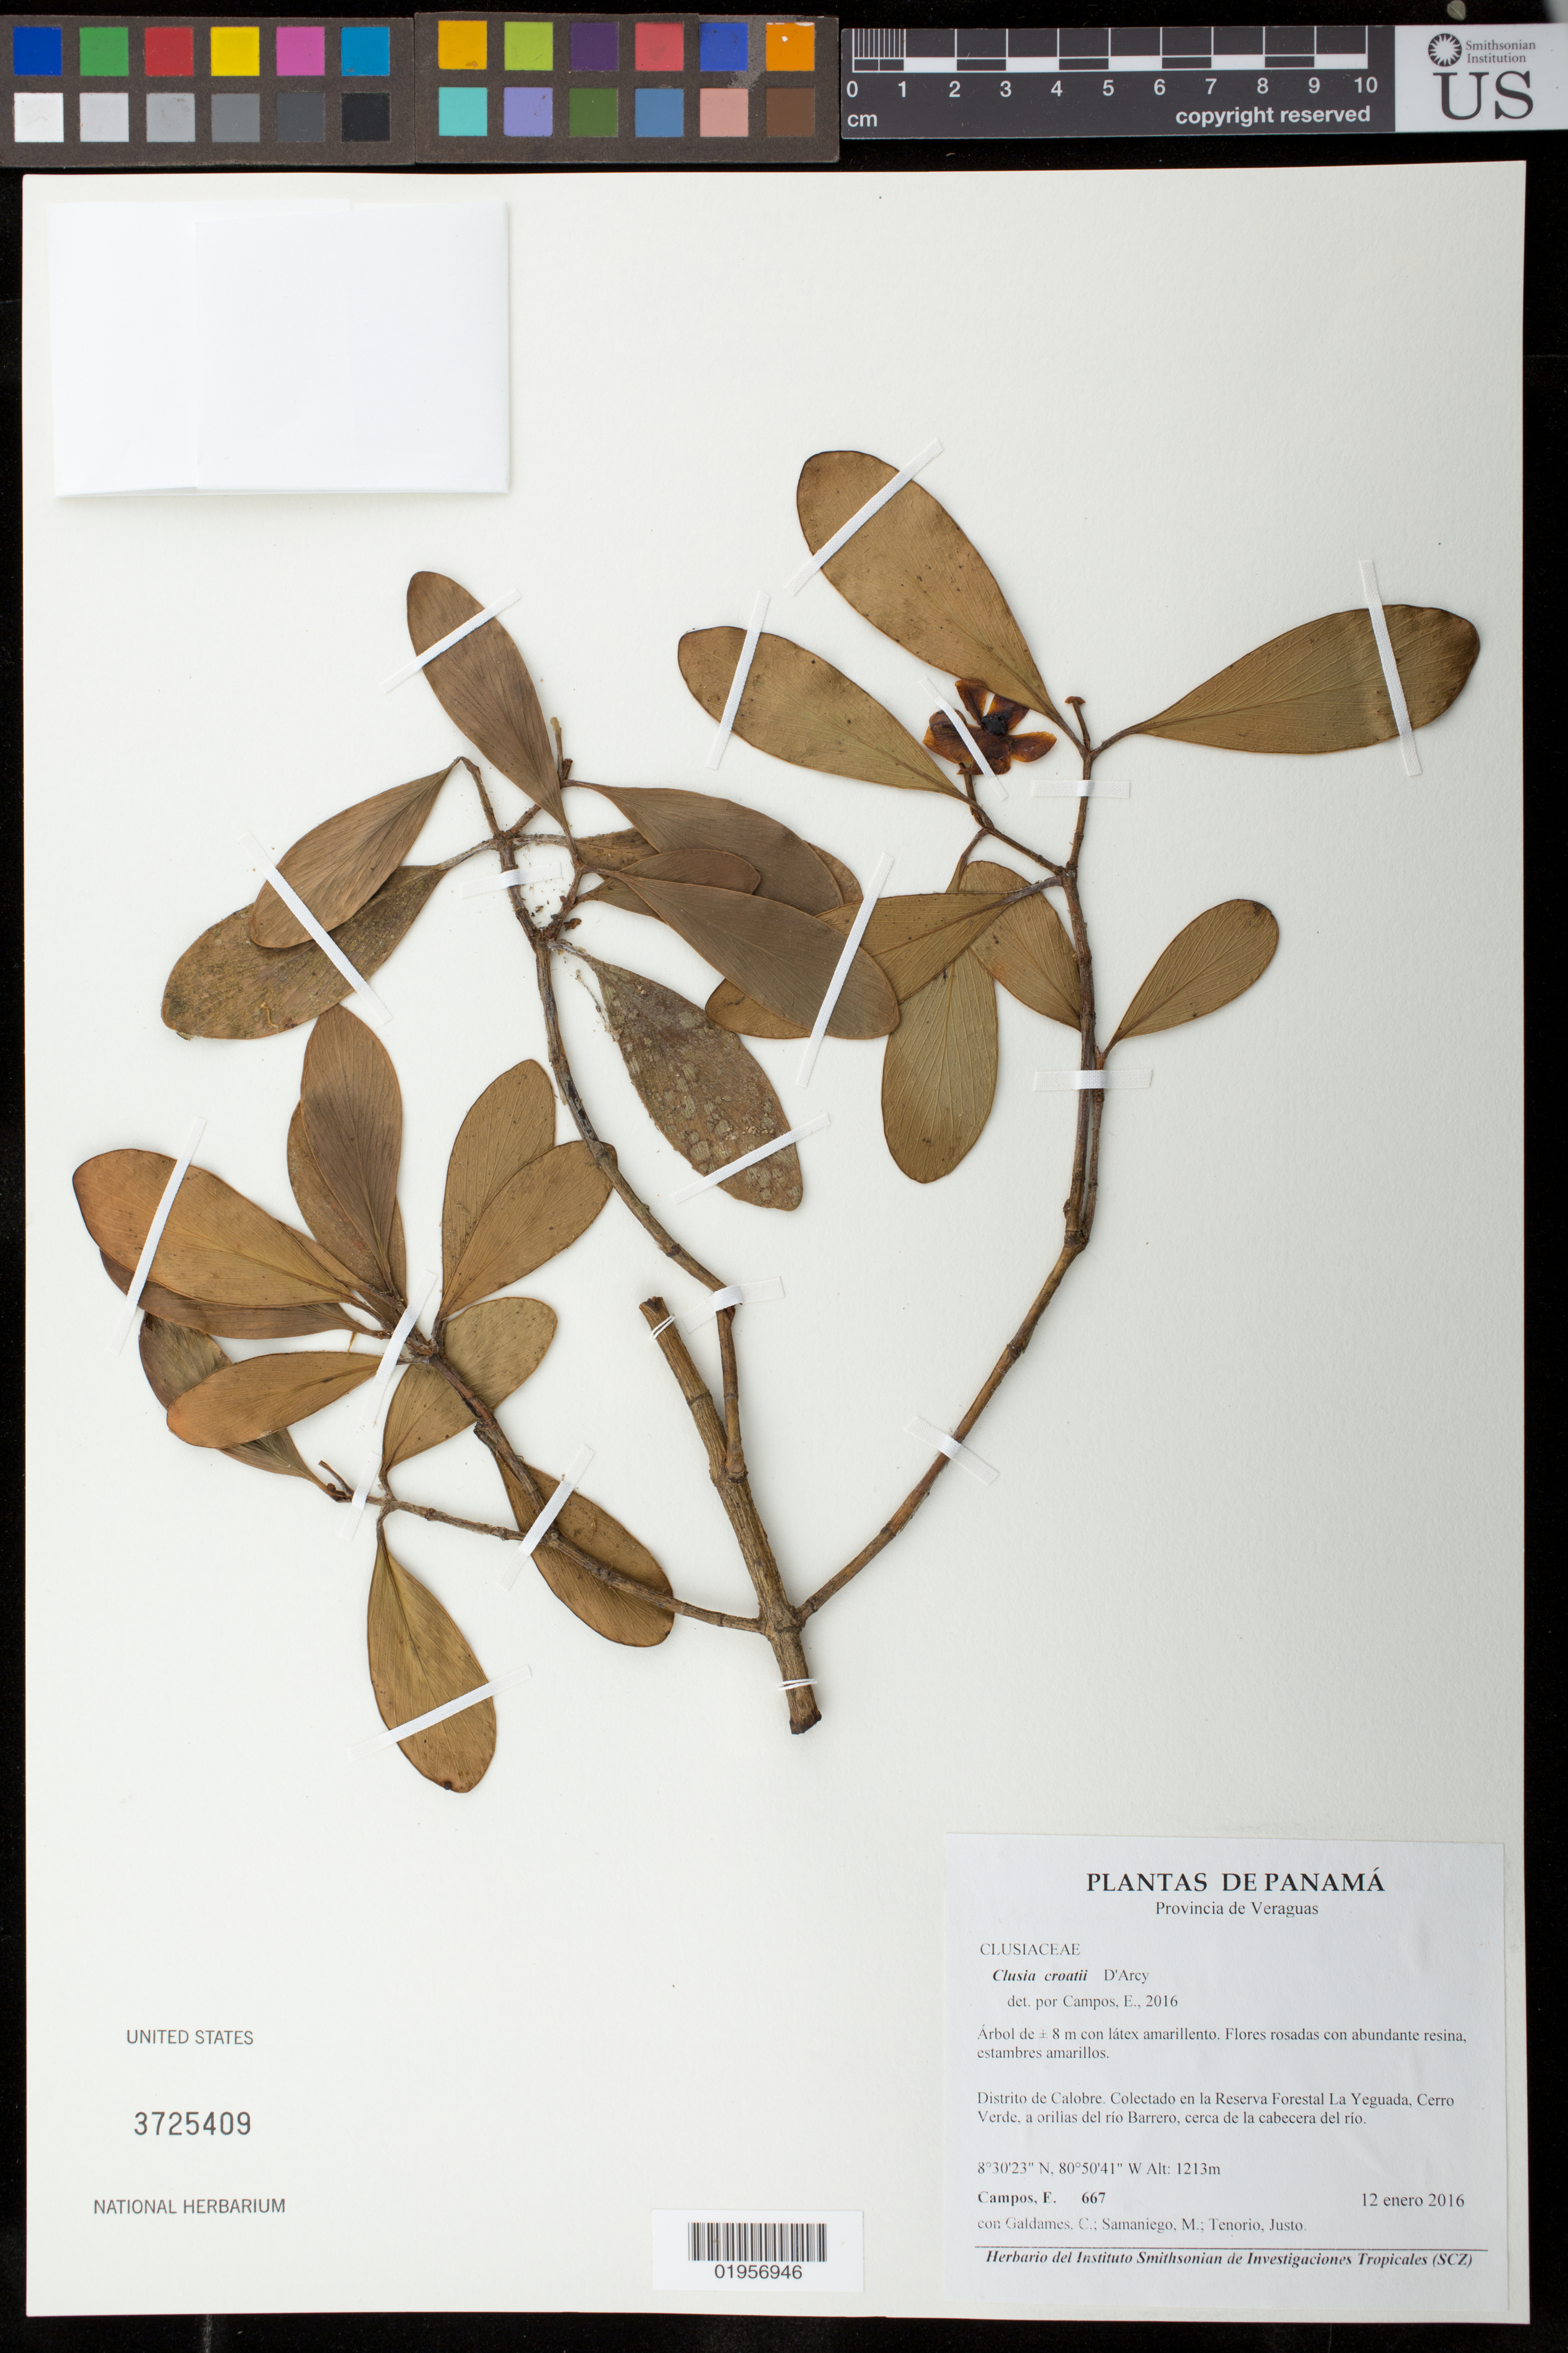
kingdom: Plantae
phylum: Tracheophyta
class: Magnoliopsida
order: Malpighiales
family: Clusiaceae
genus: Clusia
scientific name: Clusia croatii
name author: D'Arcy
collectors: E. Campos, C. Galdames, M. Samaniego & J. Tenorio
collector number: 667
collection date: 2016-01-12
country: Panama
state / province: Veraguas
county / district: Calobre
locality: Reserva Forestal La Yeguada, Cerro Verde, a orillas del rio Barreo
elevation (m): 1213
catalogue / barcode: US 3725409